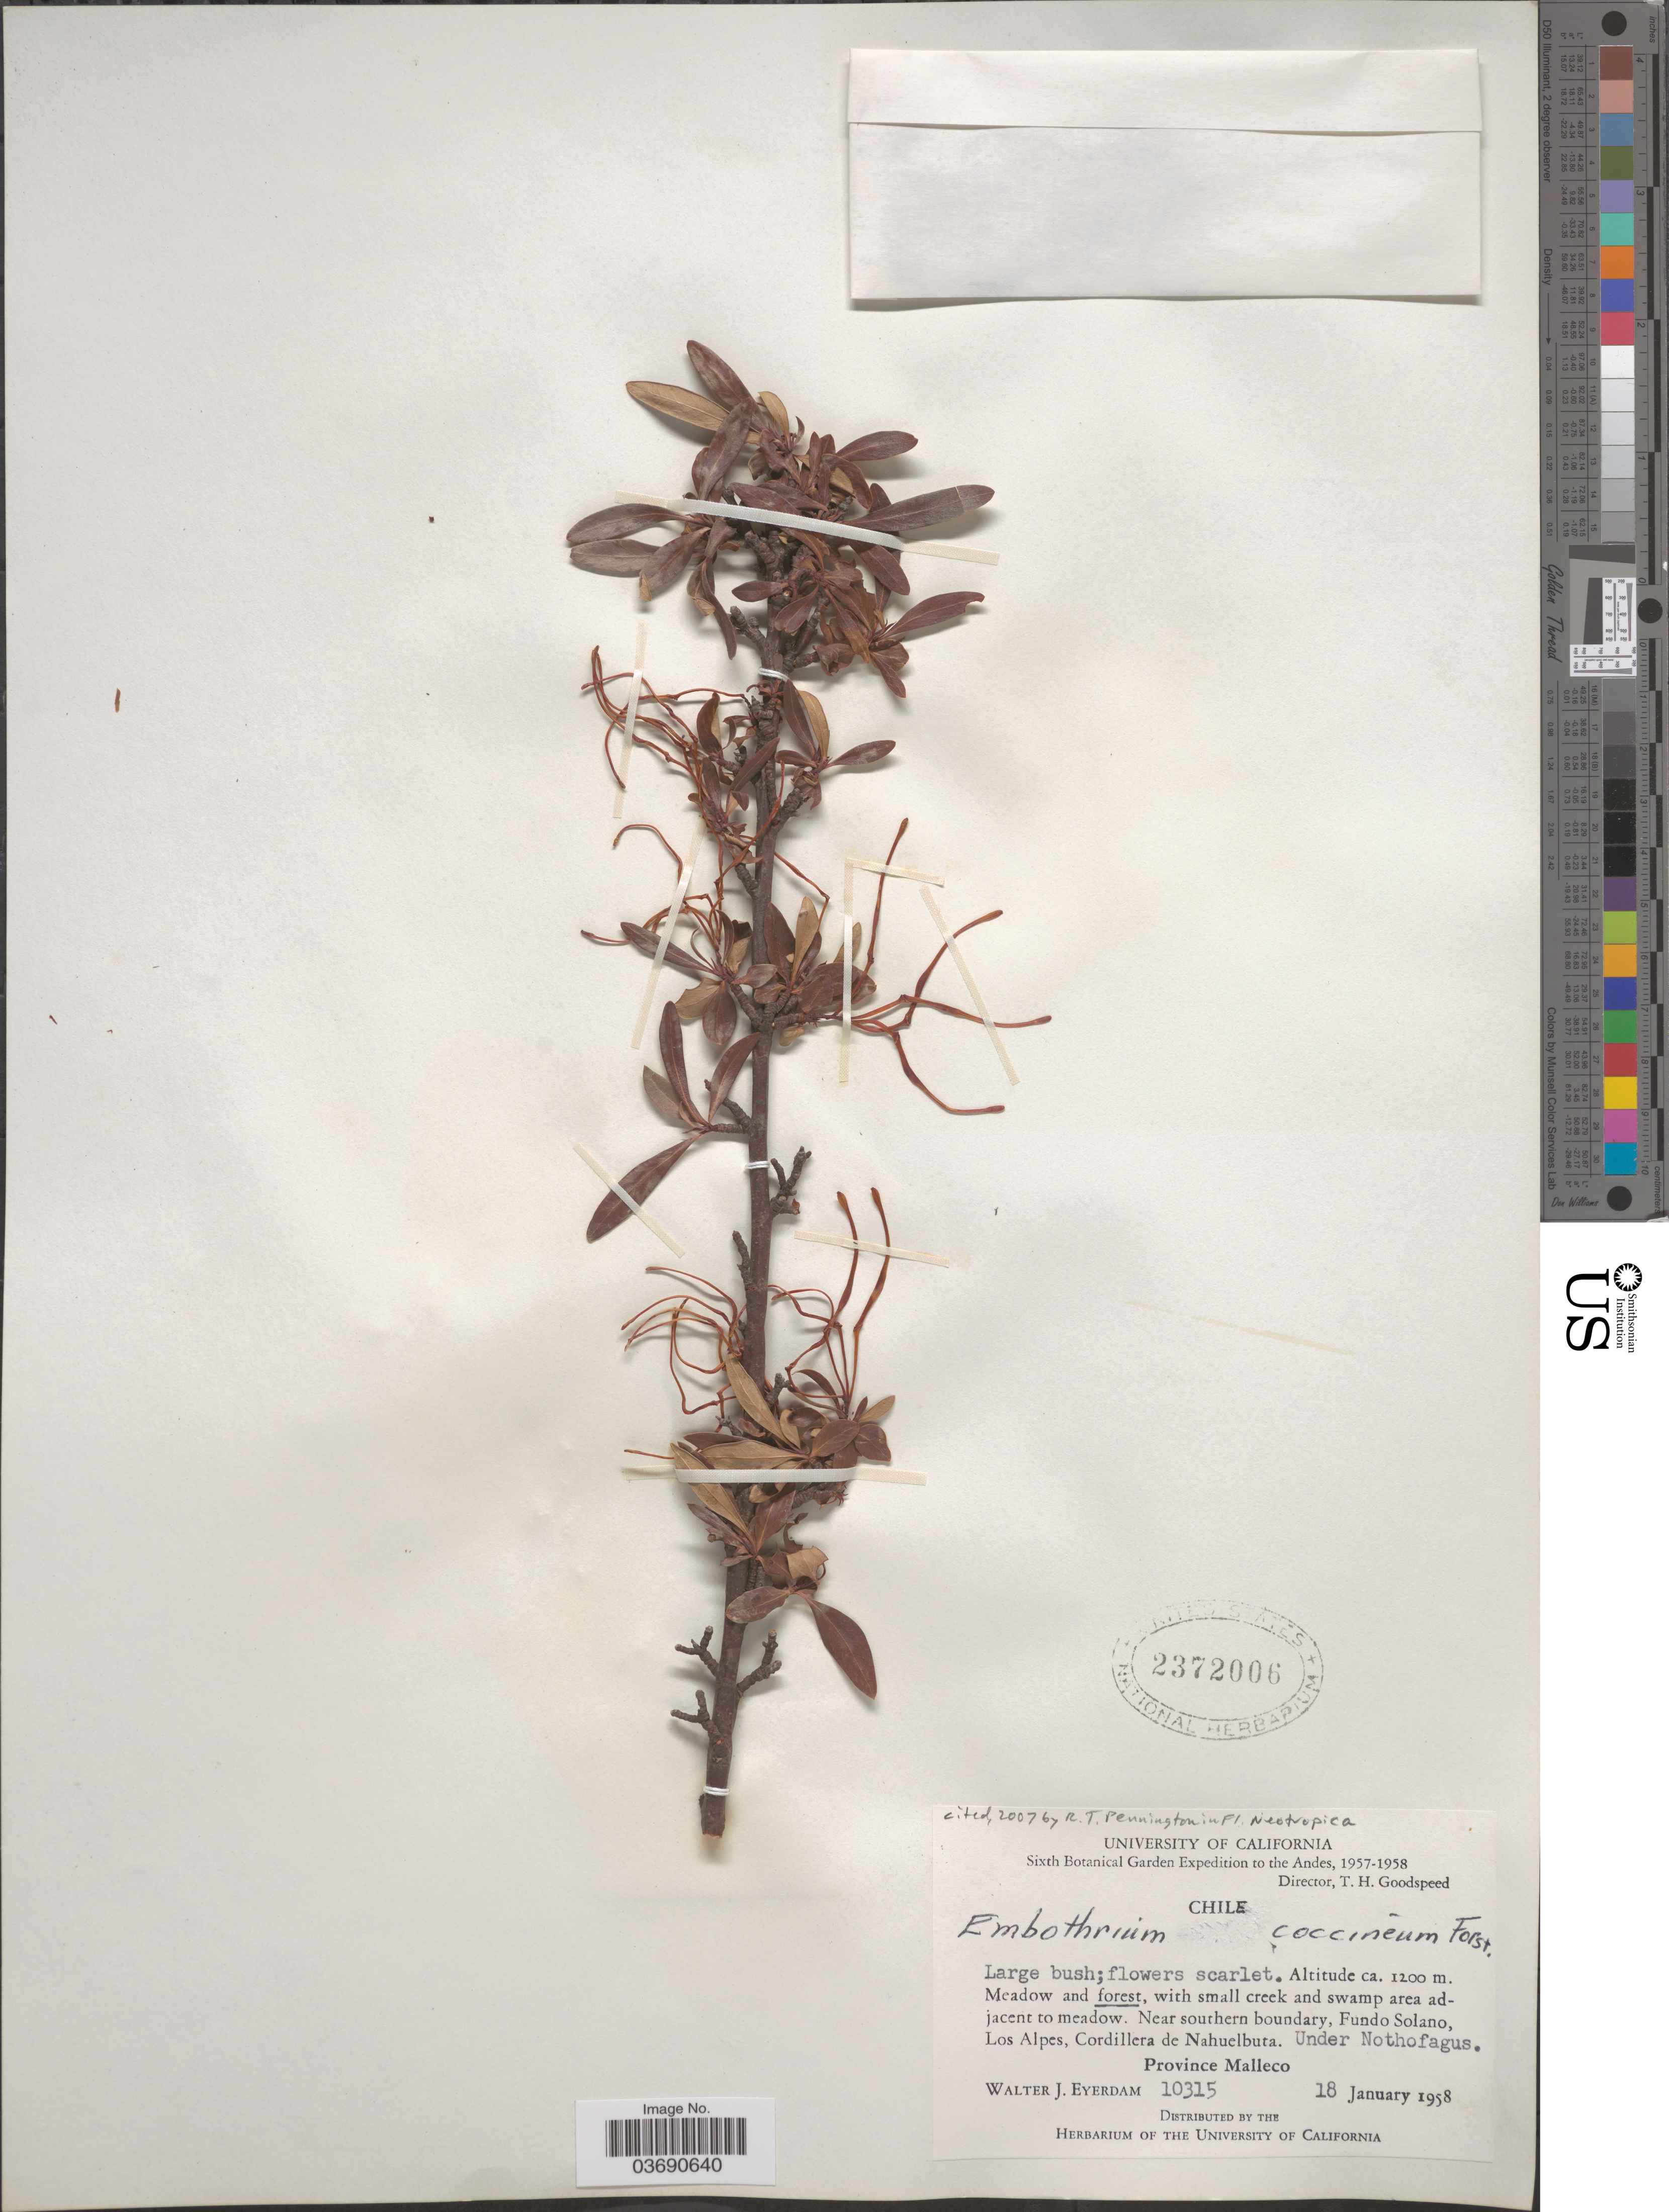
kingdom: Plantae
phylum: Tracheophyta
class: Magnoliopsida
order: Proteales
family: Proteaceae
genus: Embothrium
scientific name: Embothrium coccineum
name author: J.R. Forst. & G. Forst.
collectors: W. J. Eyerdam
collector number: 10315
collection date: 1958-01-18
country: Chile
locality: The Andes. Near southern boundary, Fundo Solano, Los Alpes, Cordillera de Nahuelbuta. Province Malleco.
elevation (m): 1200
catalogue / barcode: US 2372006